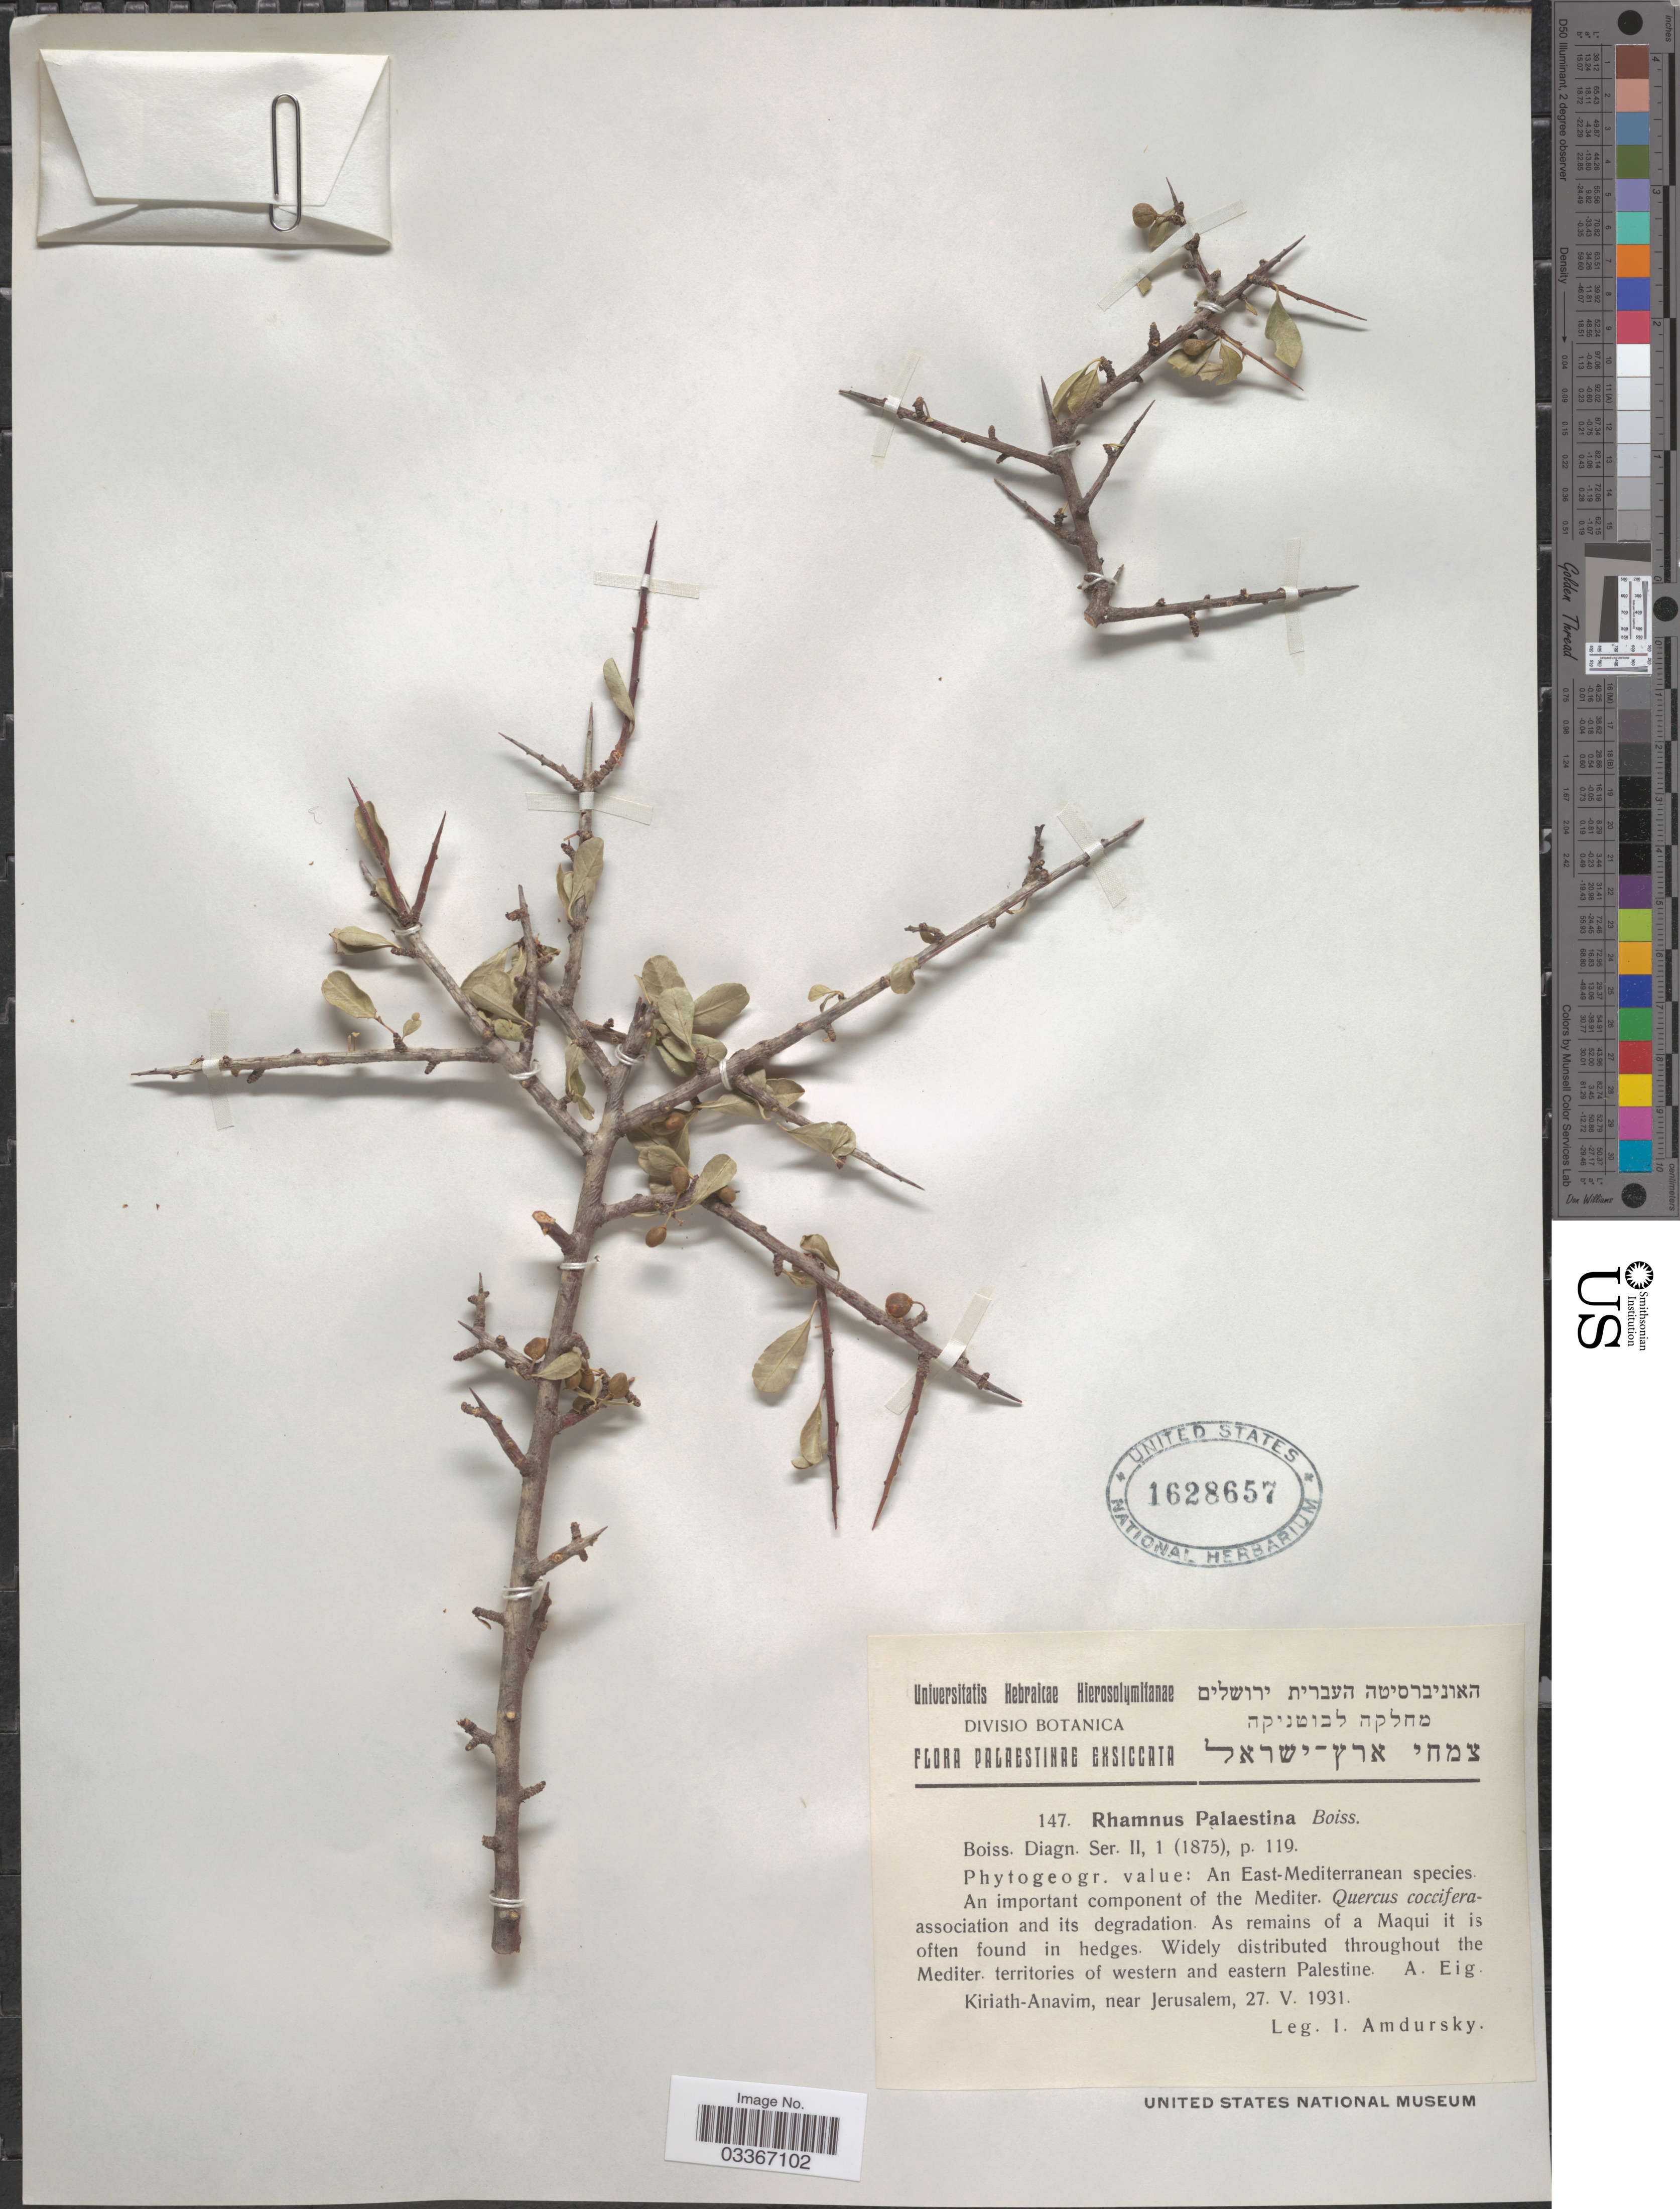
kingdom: Plantae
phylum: Tracheophyta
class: Magnoliopsida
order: Rosales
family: Rhamnaceae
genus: Rhamnus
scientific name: Rhamnus palaestina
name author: Boiss.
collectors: I. Amdursky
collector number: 147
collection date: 1931-05-27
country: Israel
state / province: Jerusalem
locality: Kiriath-Anavim, near Jerusalem.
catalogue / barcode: US 1628657